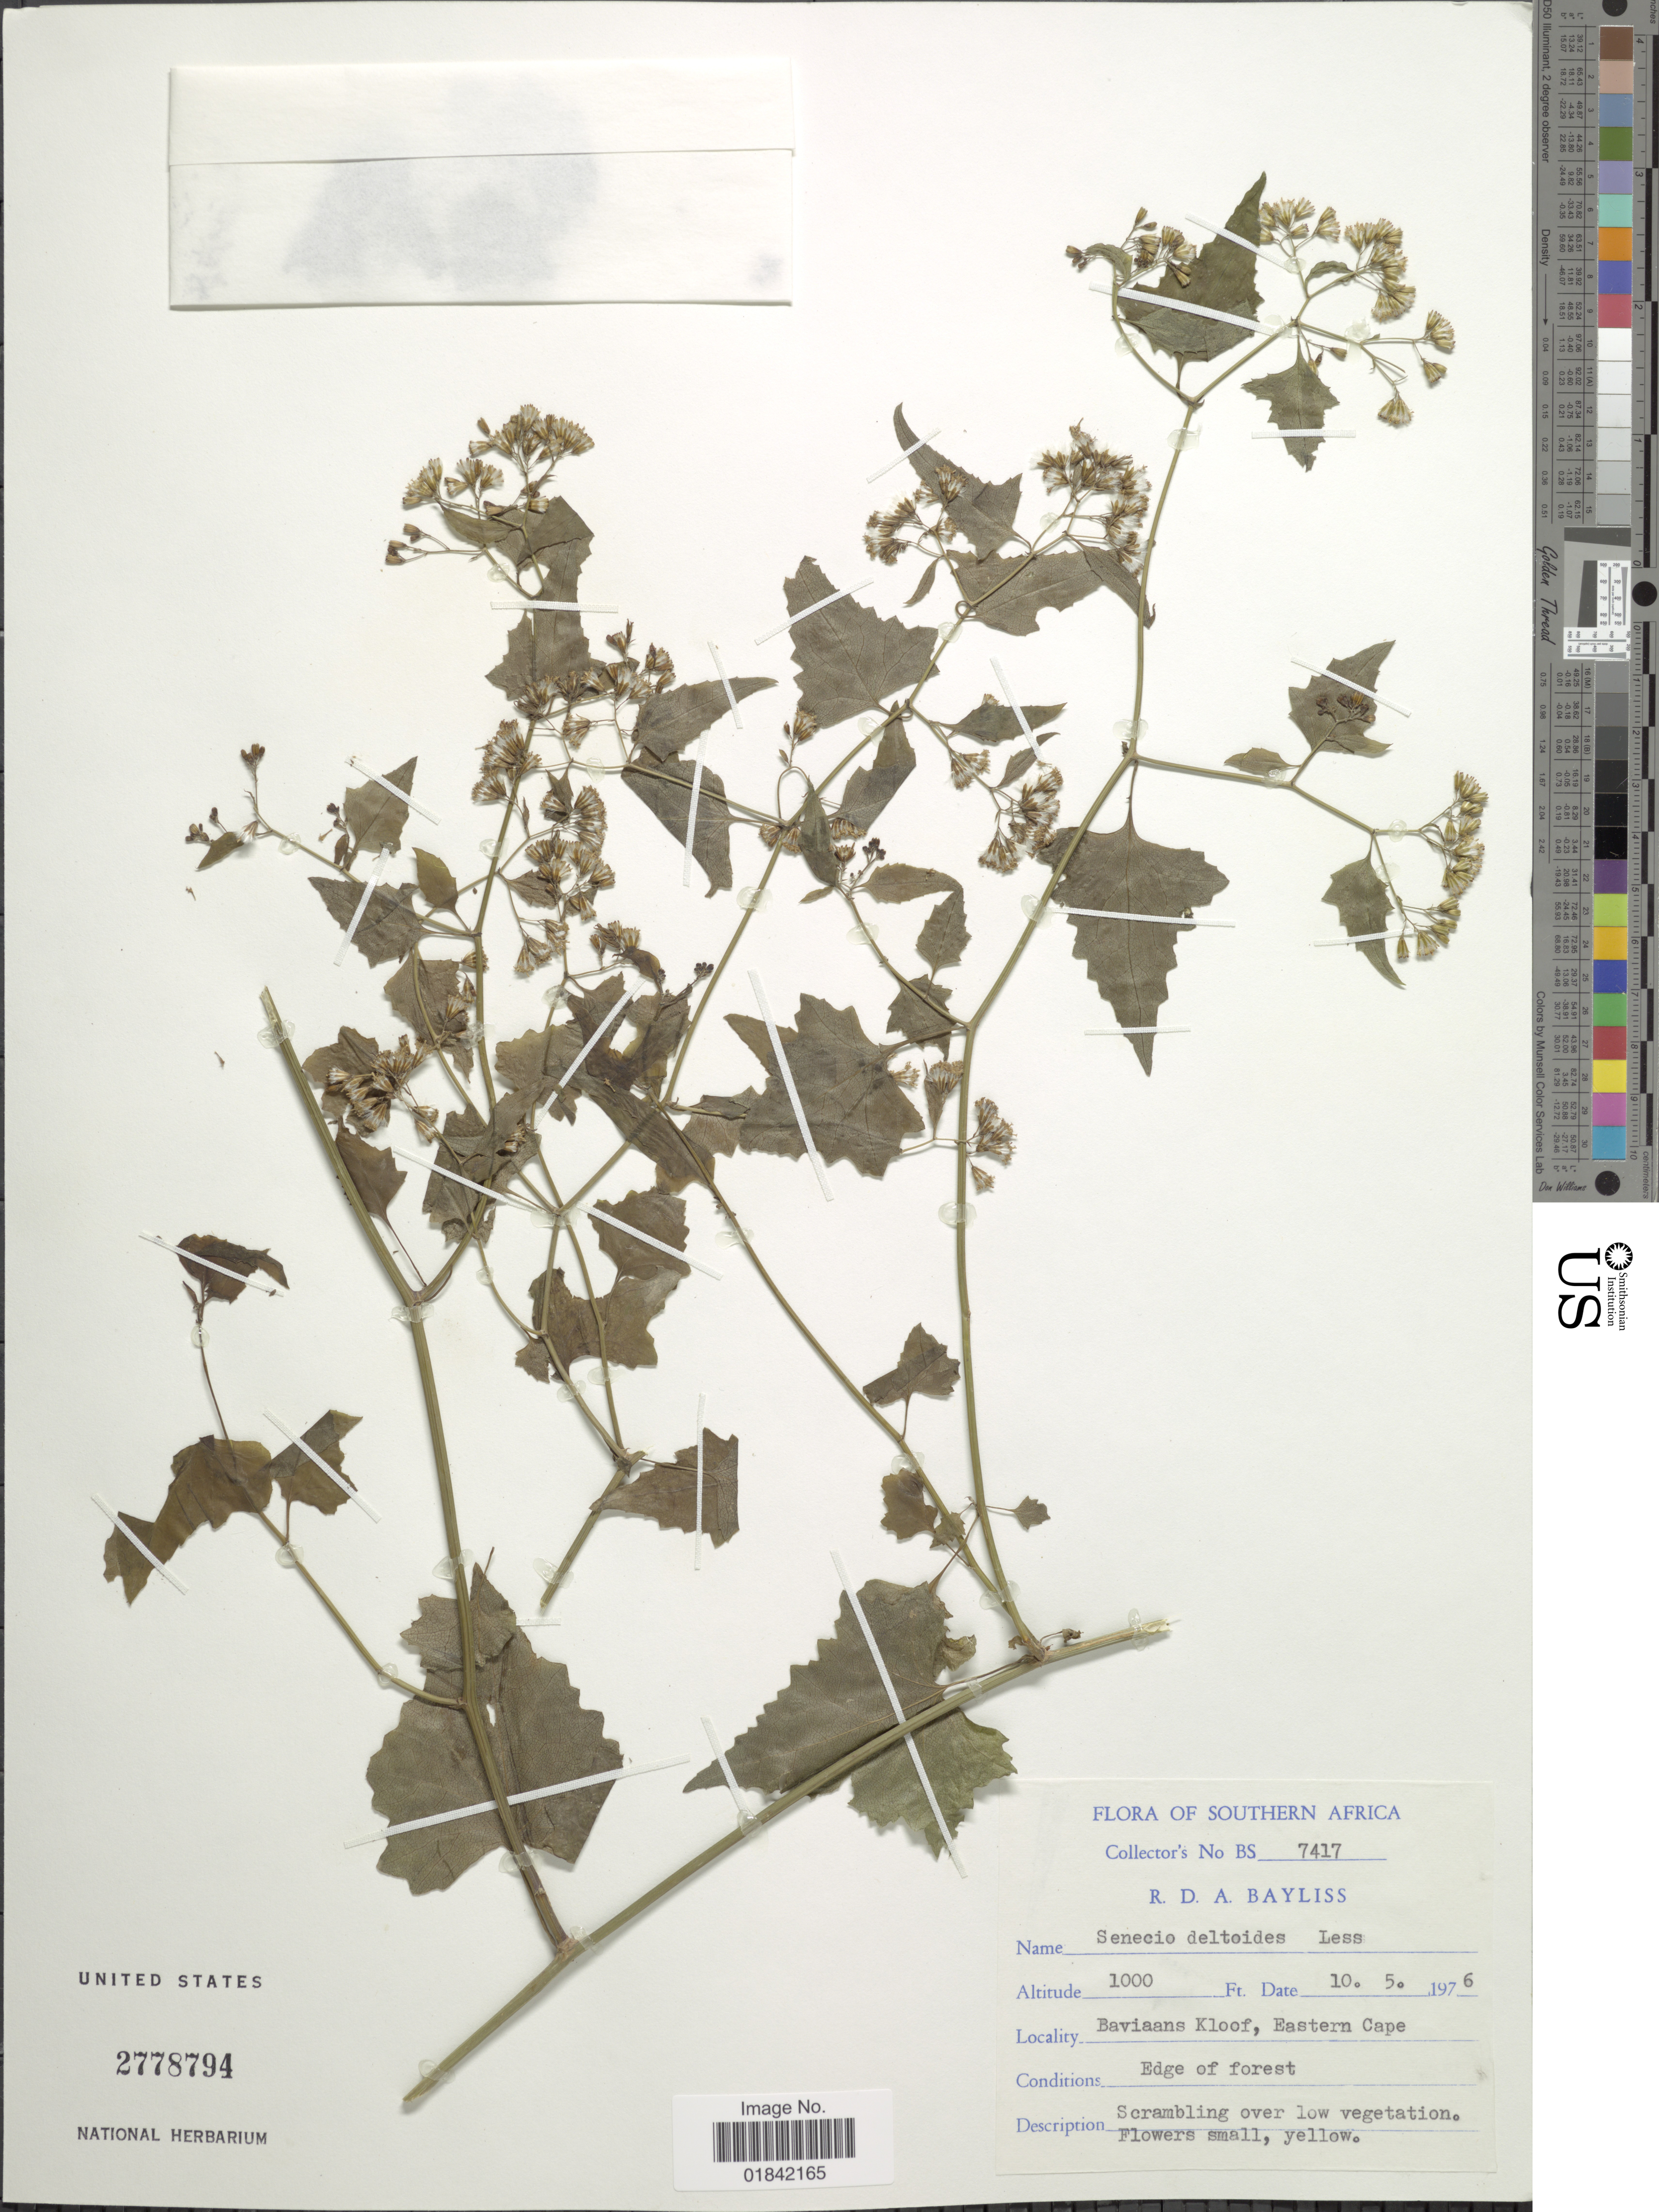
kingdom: Plantae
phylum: Tracheophyta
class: Magnoliopsida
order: Asterales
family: Asteraceae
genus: Senecio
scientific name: Senecio deltoideus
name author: Less.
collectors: R. Bayliss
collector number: BS7417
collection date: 1976-05-10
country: South Africa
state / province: Eastern Cape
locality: Baviaans Kloof, Eastern Cape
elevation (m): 305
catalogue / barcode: US 2778794